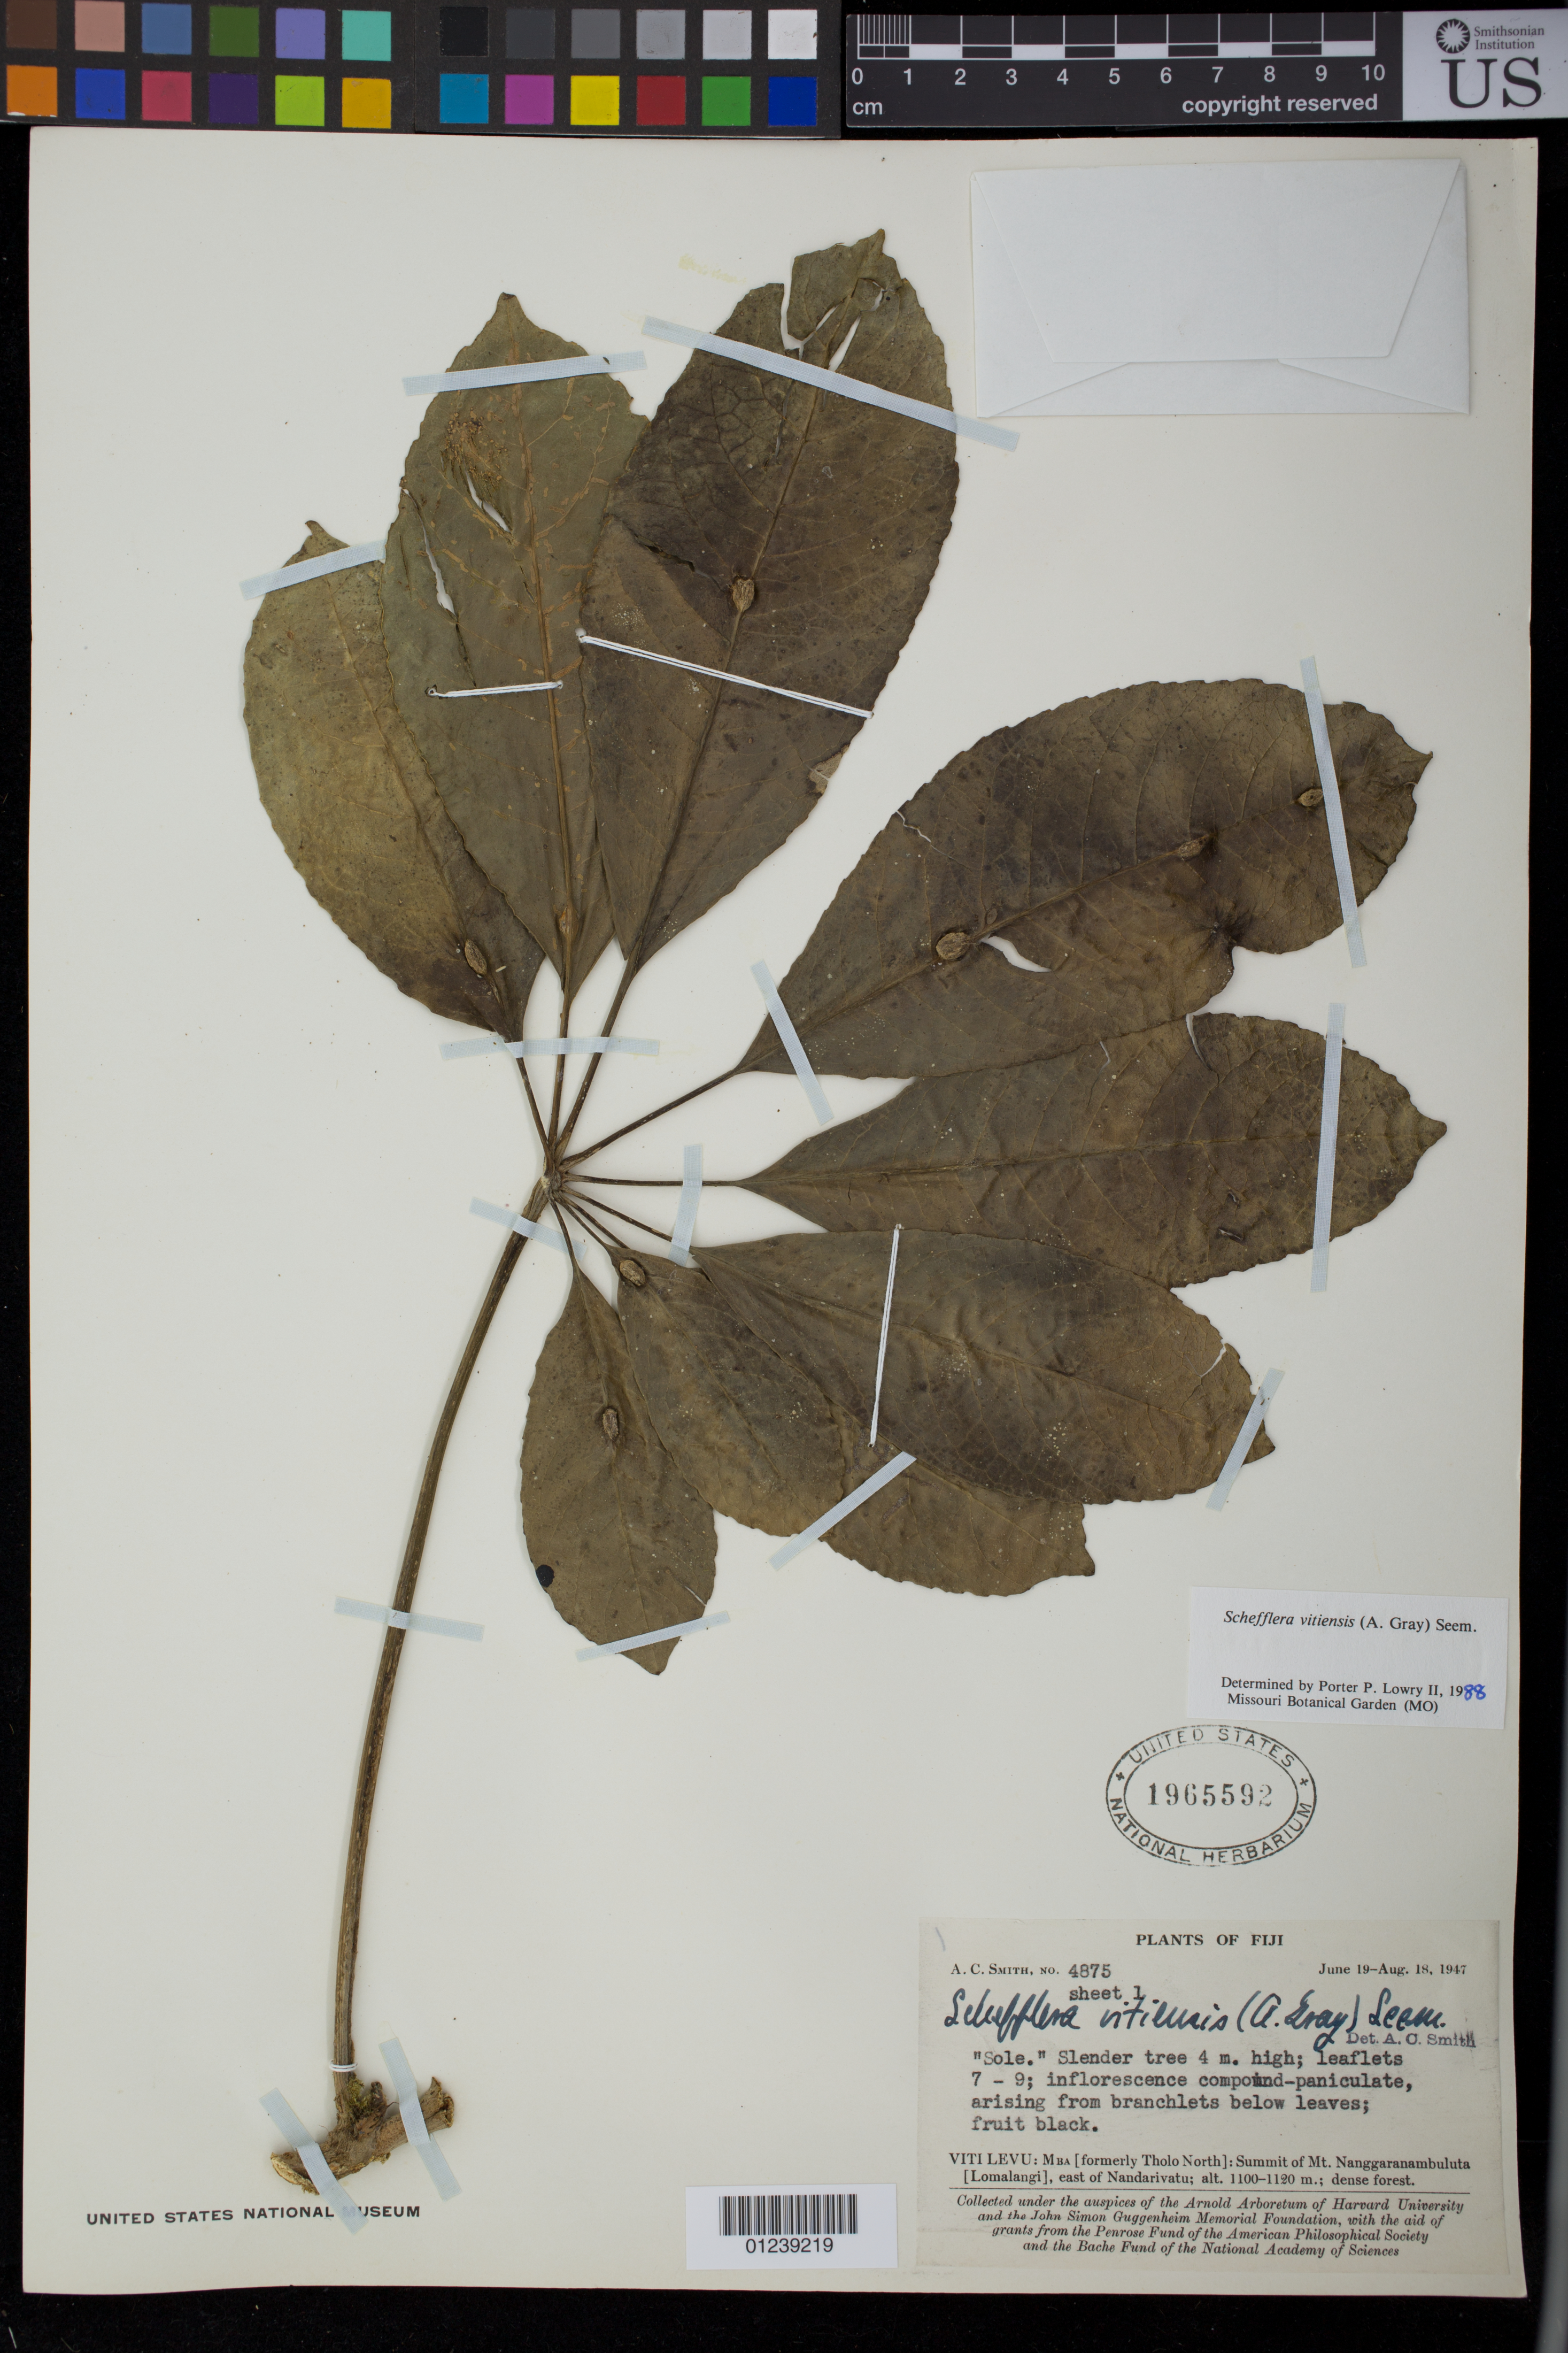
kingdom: Plantae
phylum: Tracheophyta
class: Magnoliopsida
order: Apiales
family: Araliaceae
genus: Schefflera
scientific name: Schefflera vitiensis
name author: (A. Gray) Seem.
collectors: A. C. Smith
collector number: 4875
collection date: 1947-06-19/1947-08-18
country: Fiji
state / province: Western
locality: Viti Levu: Mba (formerly Tholo North): Summit of Mt. Nanggaranambuluta (Lomalangi), east of Nandarivatu.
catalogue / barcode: US 1965592